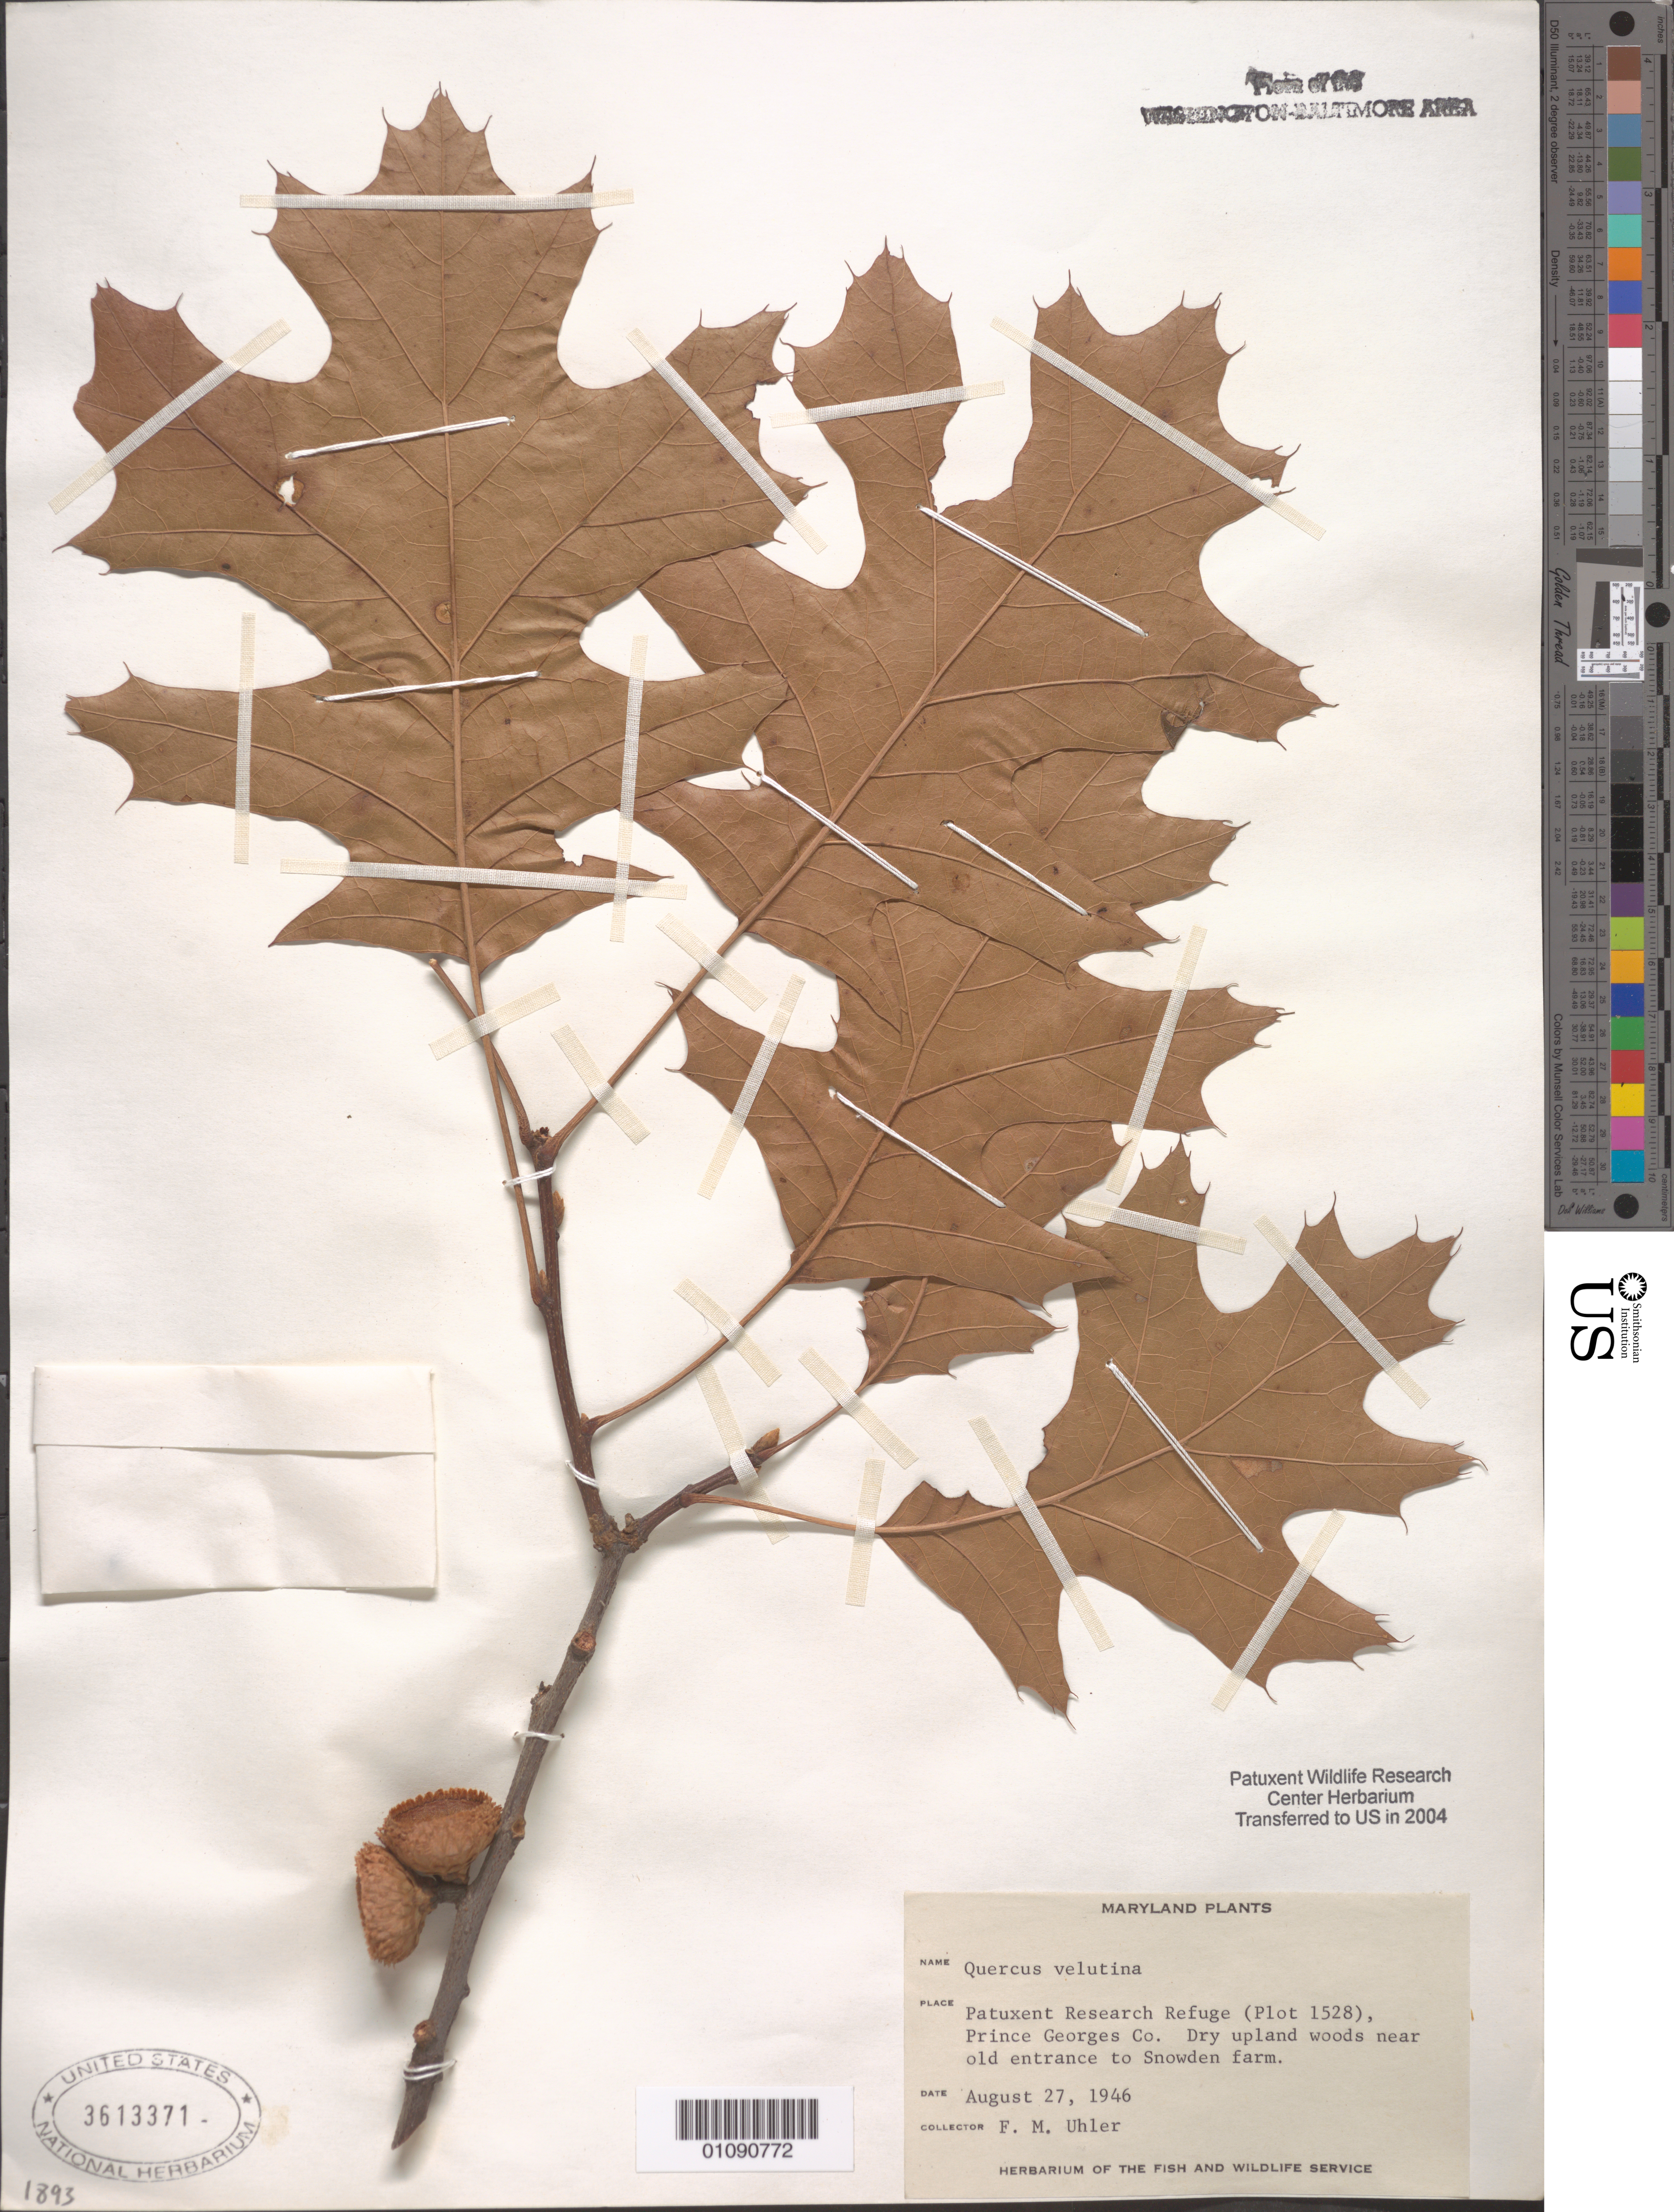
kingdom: Plantae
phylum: Tracheophyta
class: Magnoliopsida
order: Fagales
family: Fagaceae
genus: Quercus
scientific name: Quercus velutina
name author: Lam.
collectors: F. M. Uhler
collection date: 1946-08-27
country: United States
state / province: Maryland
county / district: Prince George's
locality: Patuxent Wildlife Refuge (plot 1528). Near old entrance to Snowden farm.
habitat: Dry upland woods.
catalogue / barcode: US 3613371